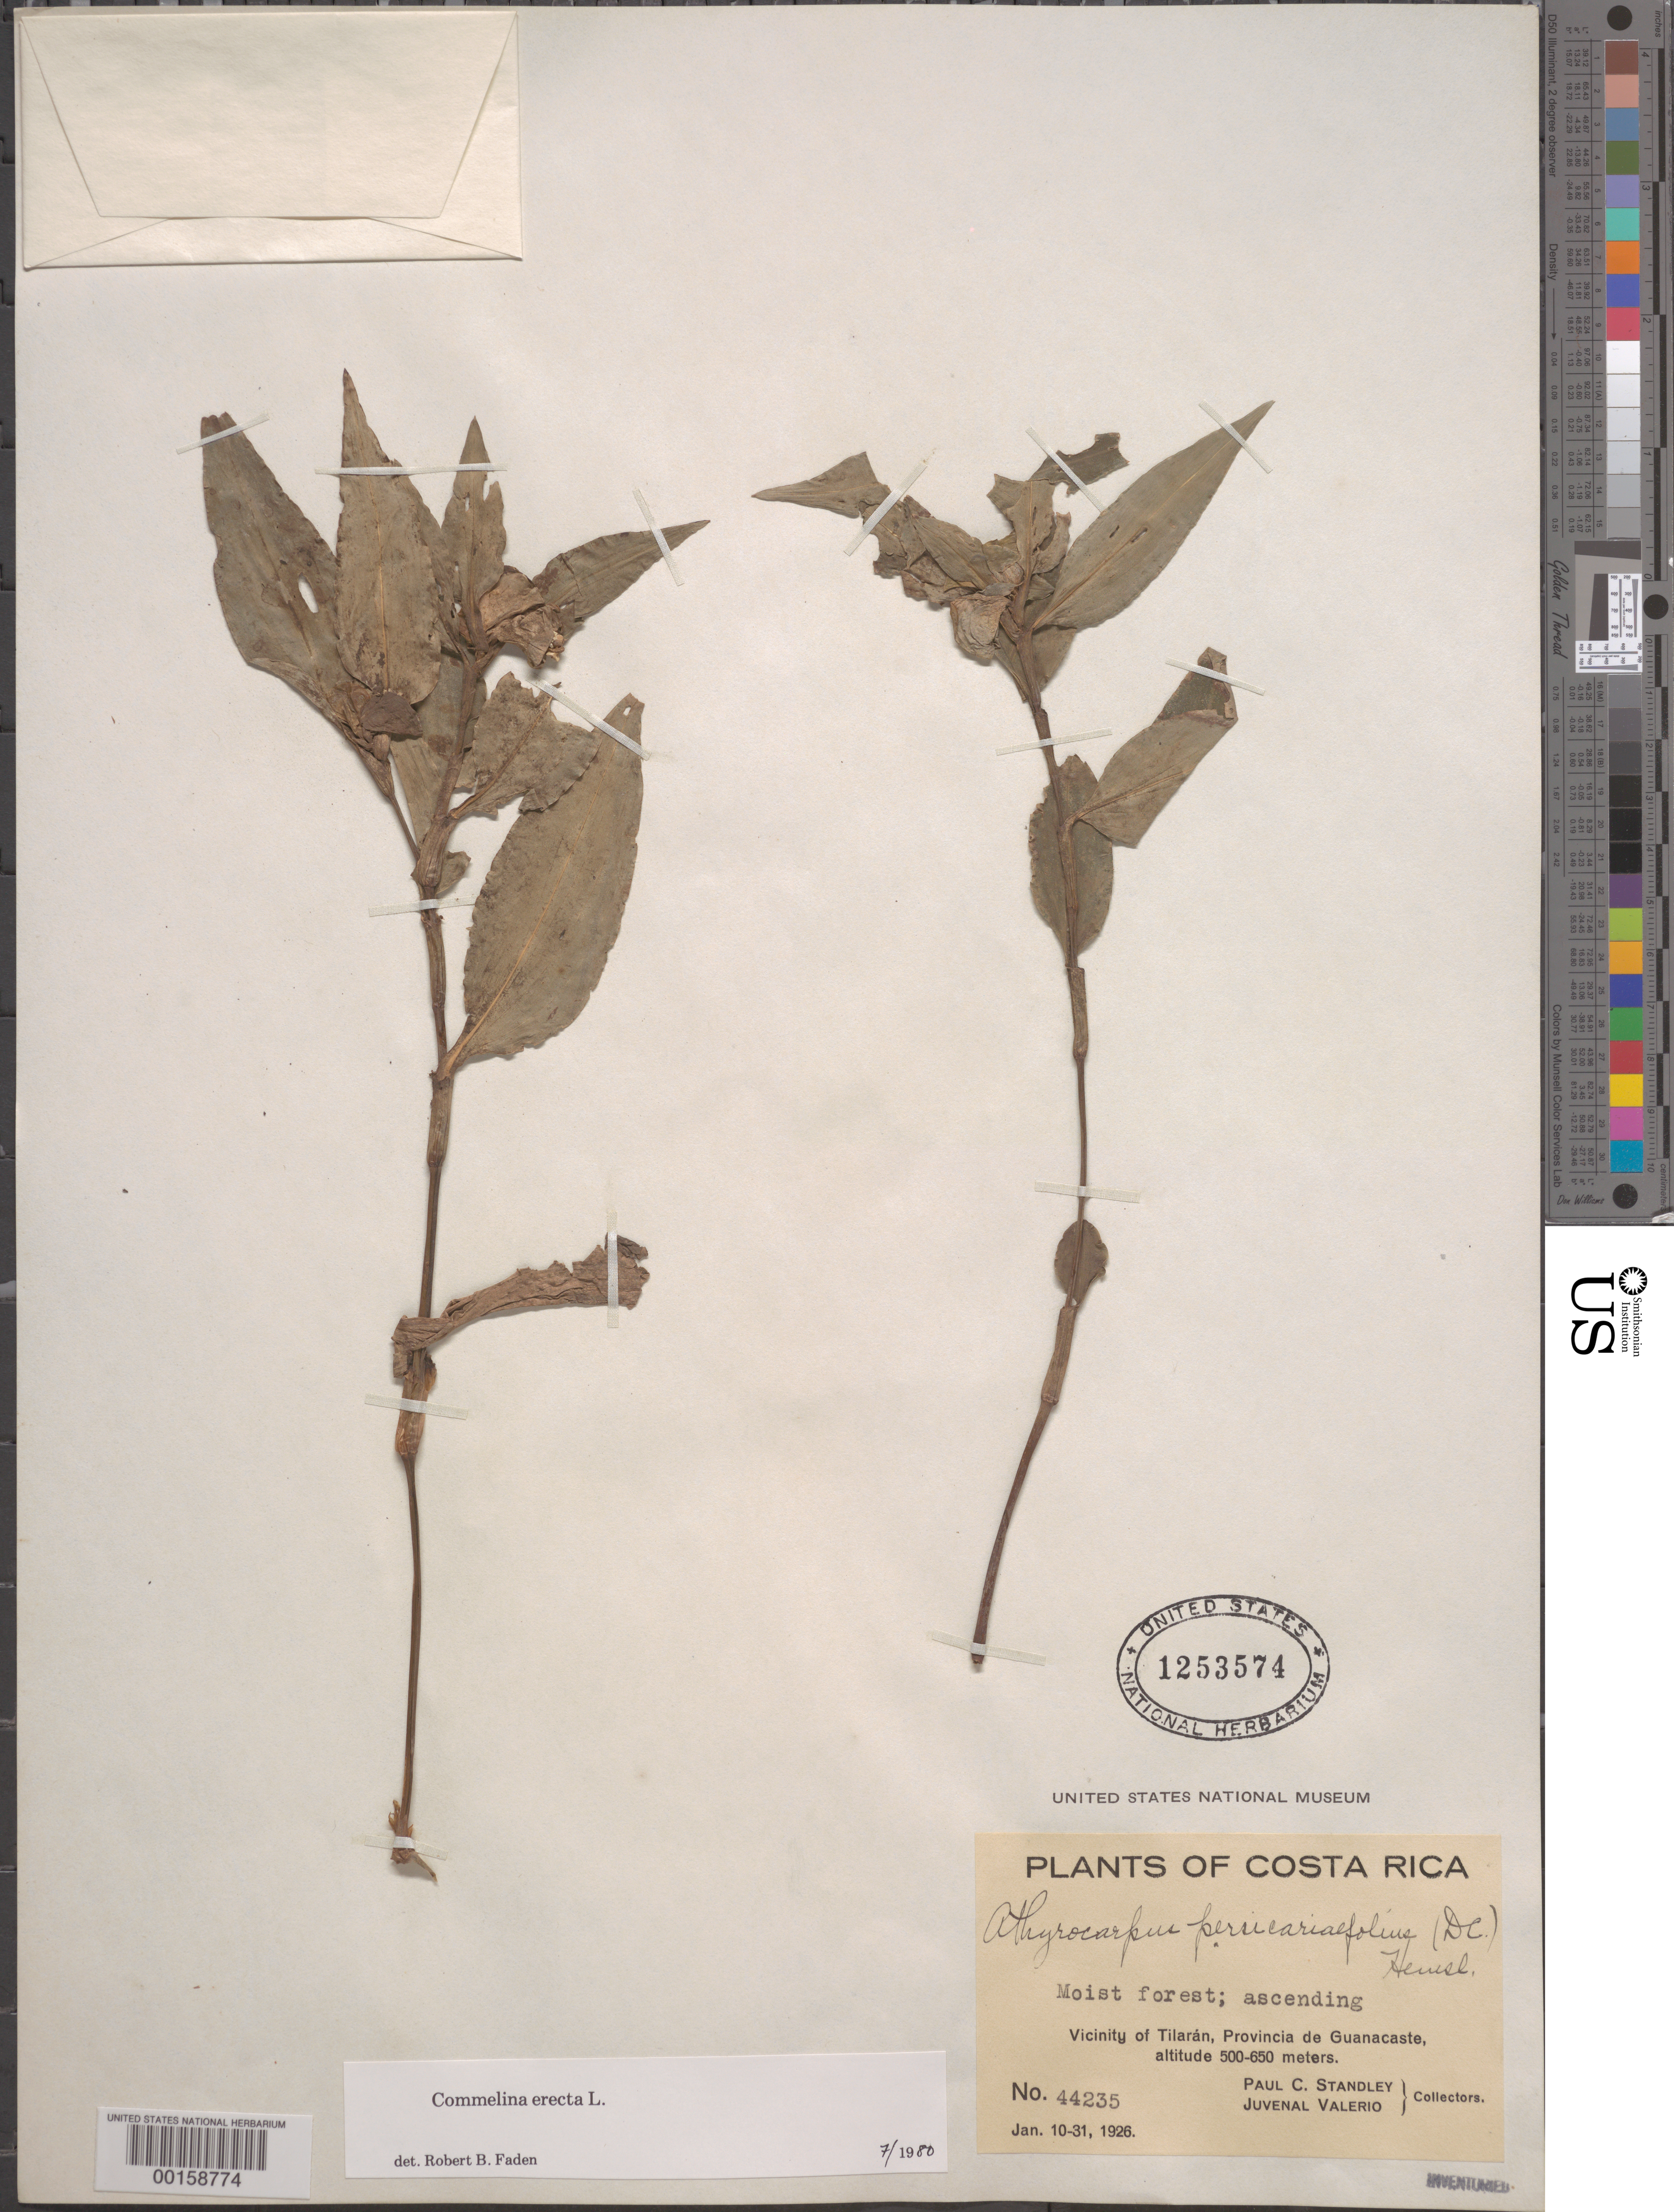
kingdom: Plantae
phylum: Tracheophyta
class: Liliopsida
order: Commelinales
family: Commelinaceae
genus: Commelina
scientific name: Commelina erecta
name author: L.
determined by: Faden, Robert B., (US), Smithsonian Institution - National Museum of Natural History (UNITED STATES)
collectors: P. C. Standley & J. Valerio R.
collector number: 44235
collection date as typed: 10 Jan 1926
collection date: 1926-01-10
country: Costa Rica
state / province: Guanacaste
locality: Tilaran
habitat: Moist soil; forest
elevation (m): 500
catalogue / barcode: US 1253574